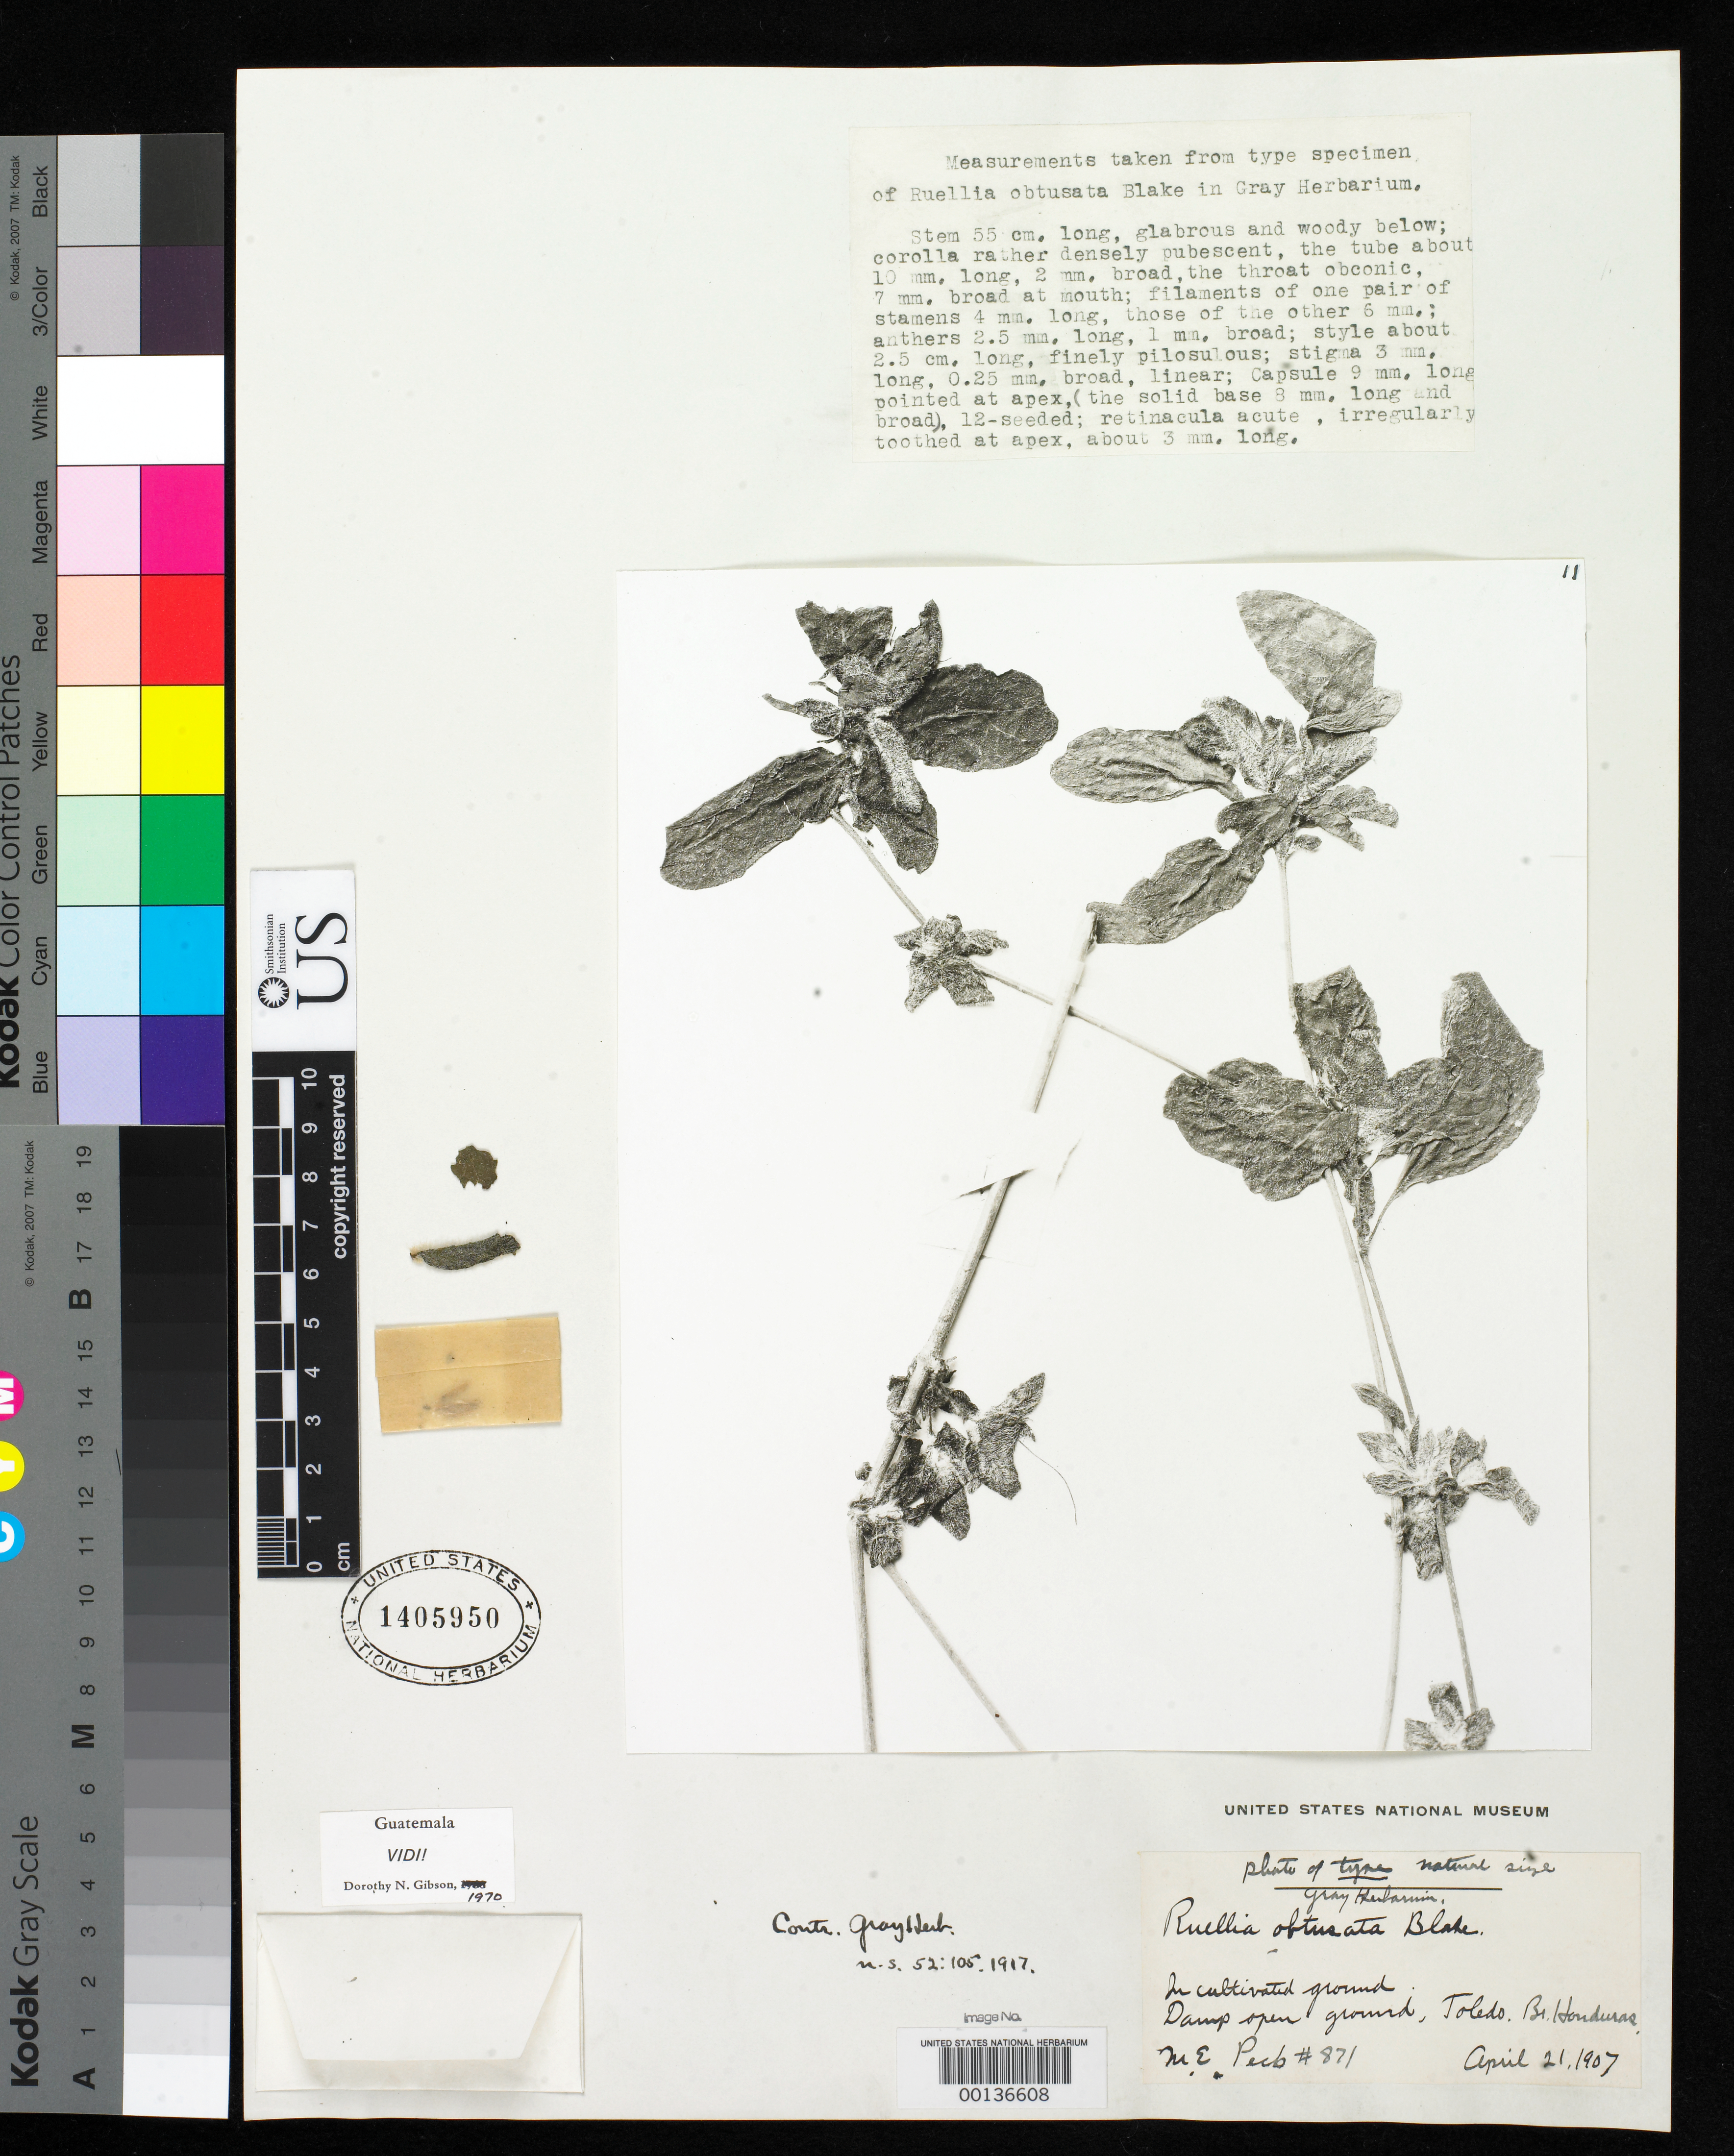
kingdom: Plantae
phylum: Tracheophyta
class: Magnoliopsida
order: Lamiales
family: Acanthaceae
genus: Ruellia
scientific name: Ruellia obtusata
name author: S.F. Blake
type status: Type Fragment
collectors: M. E. Peck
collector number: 871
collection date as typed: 21 Apr 1907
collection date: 1907-04-21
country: Belize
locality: Toledo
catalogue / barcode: US 1405950